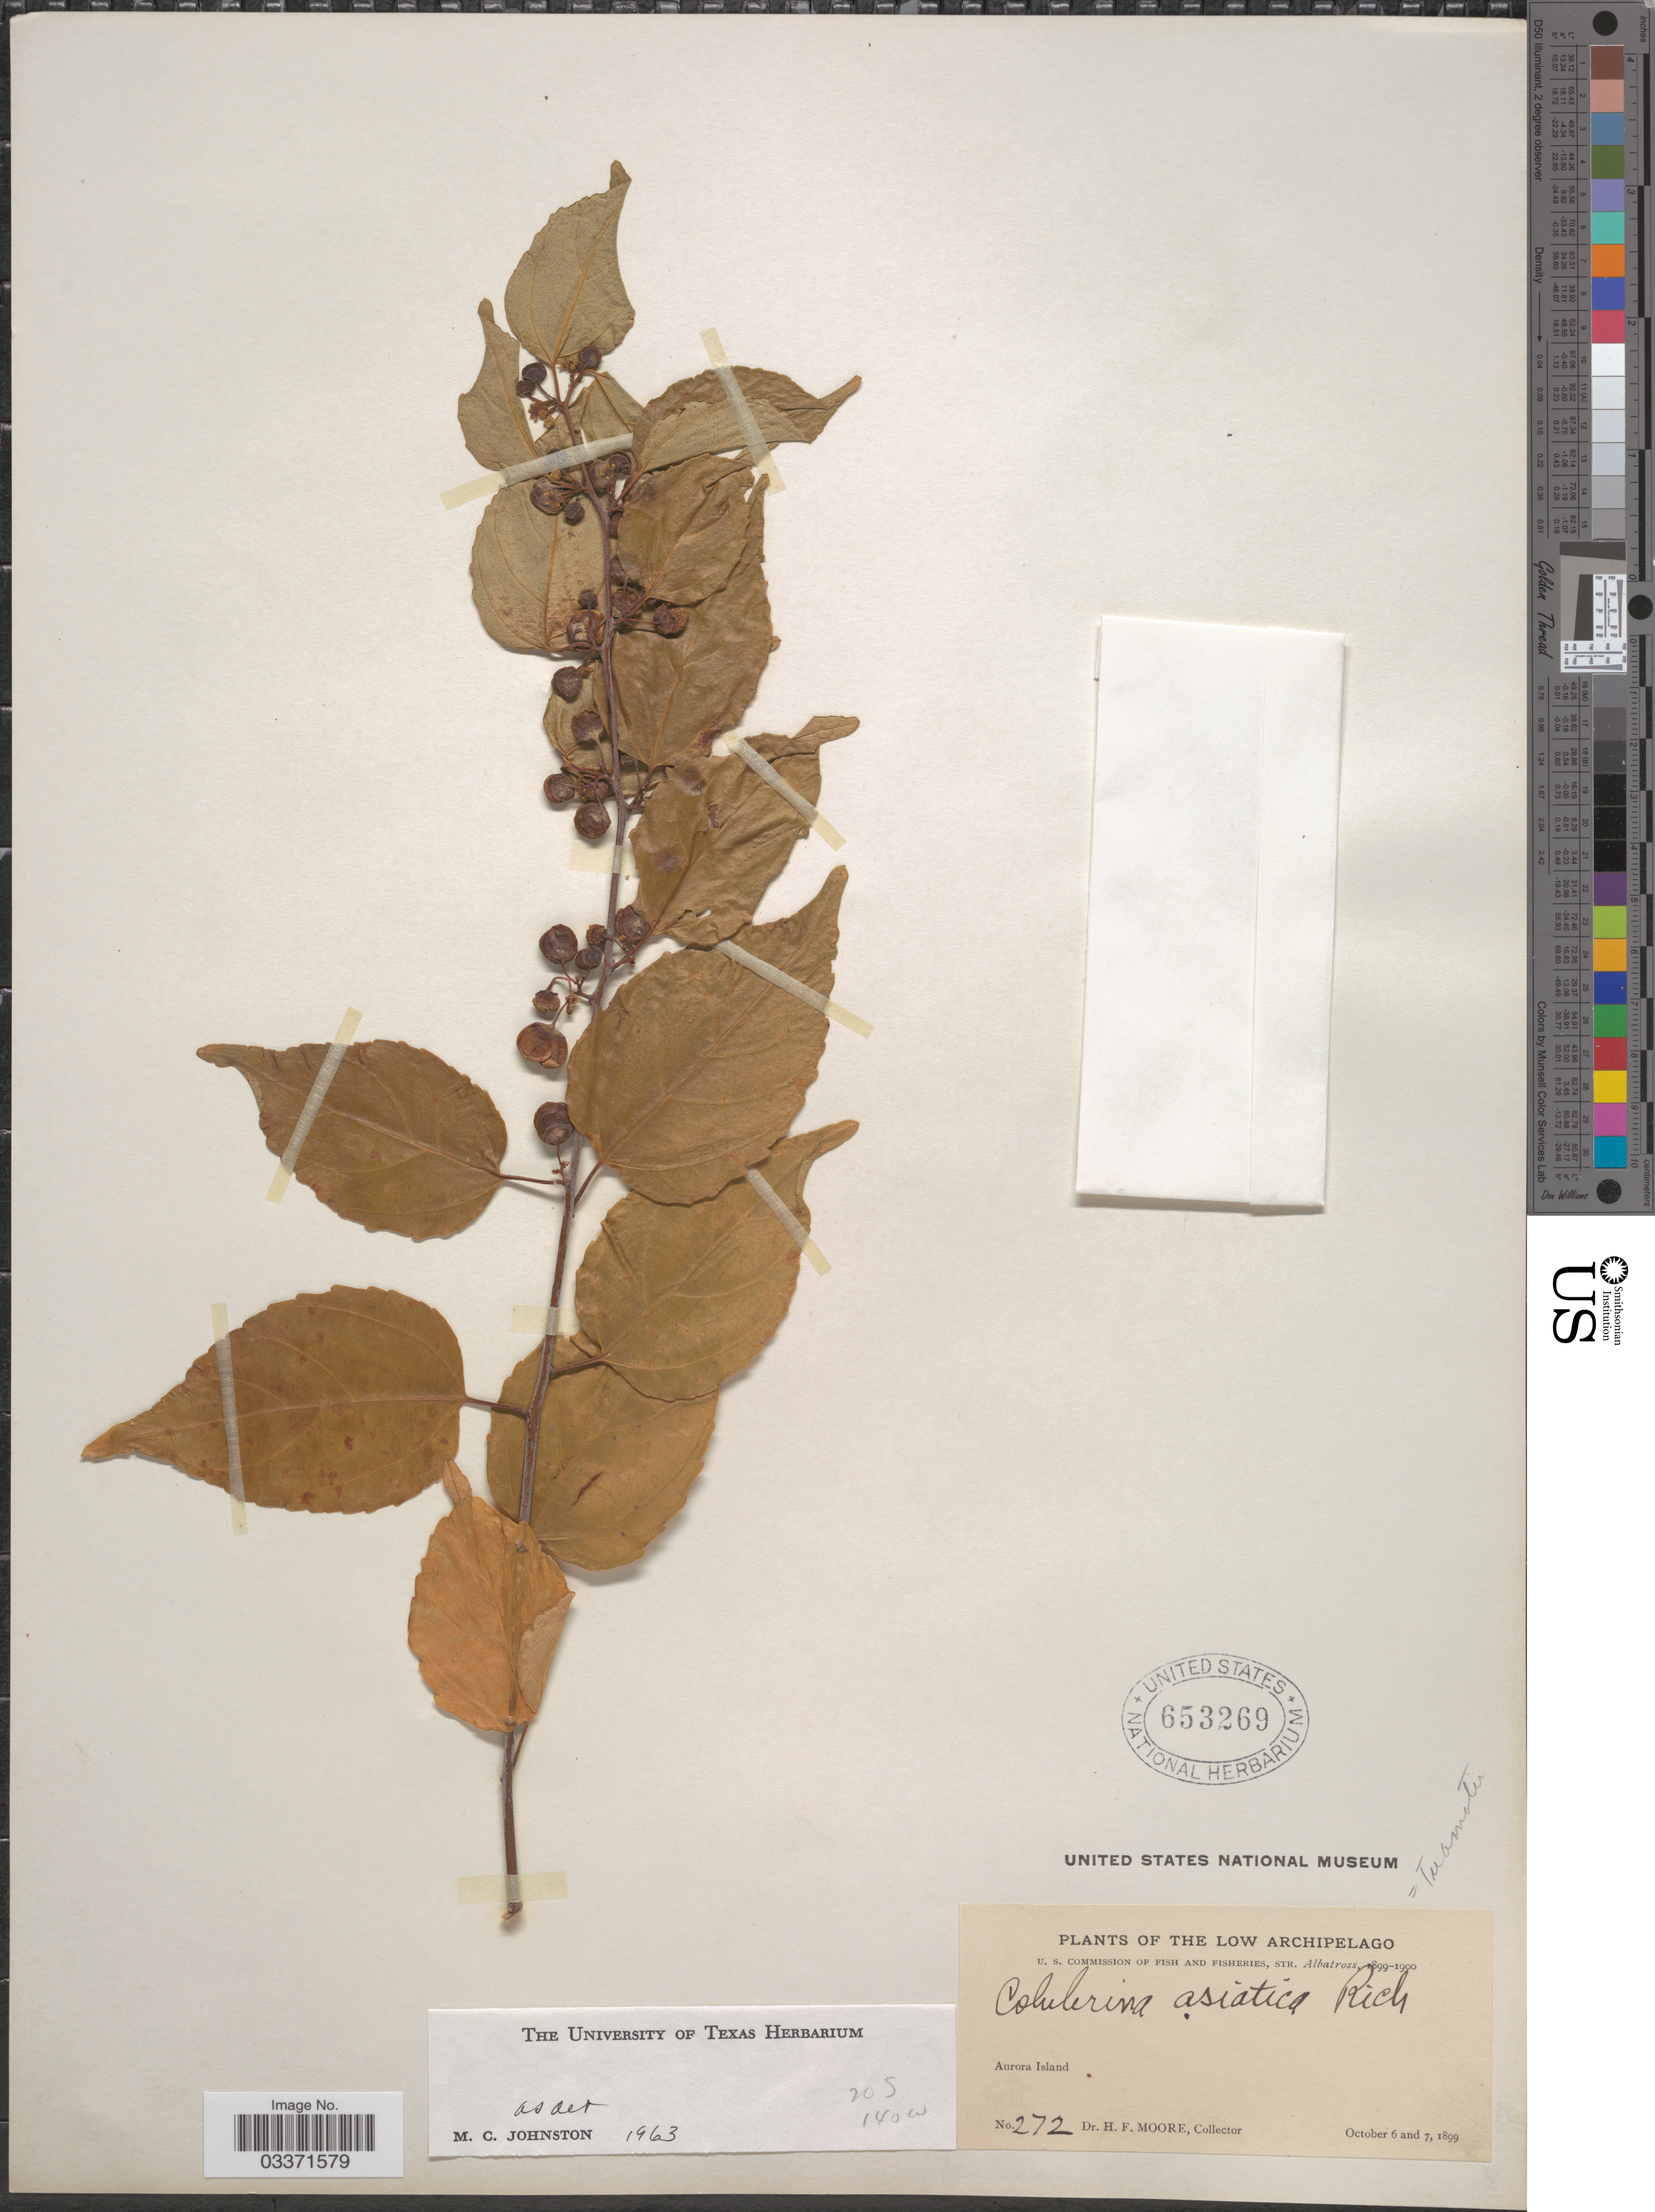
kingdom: Plantae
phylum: Tracheophyta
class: Magnoliopsida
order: Rosales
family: Rhamnaceae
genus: Colubrina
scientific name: Colubrina asiatica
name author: (L.) Brongn.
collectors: H. F. Moore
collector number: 272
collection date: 1899-10-06/1899-10-07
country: Vanuatu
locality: Low Archipelago, Aurora Island.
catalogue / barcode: US 653269